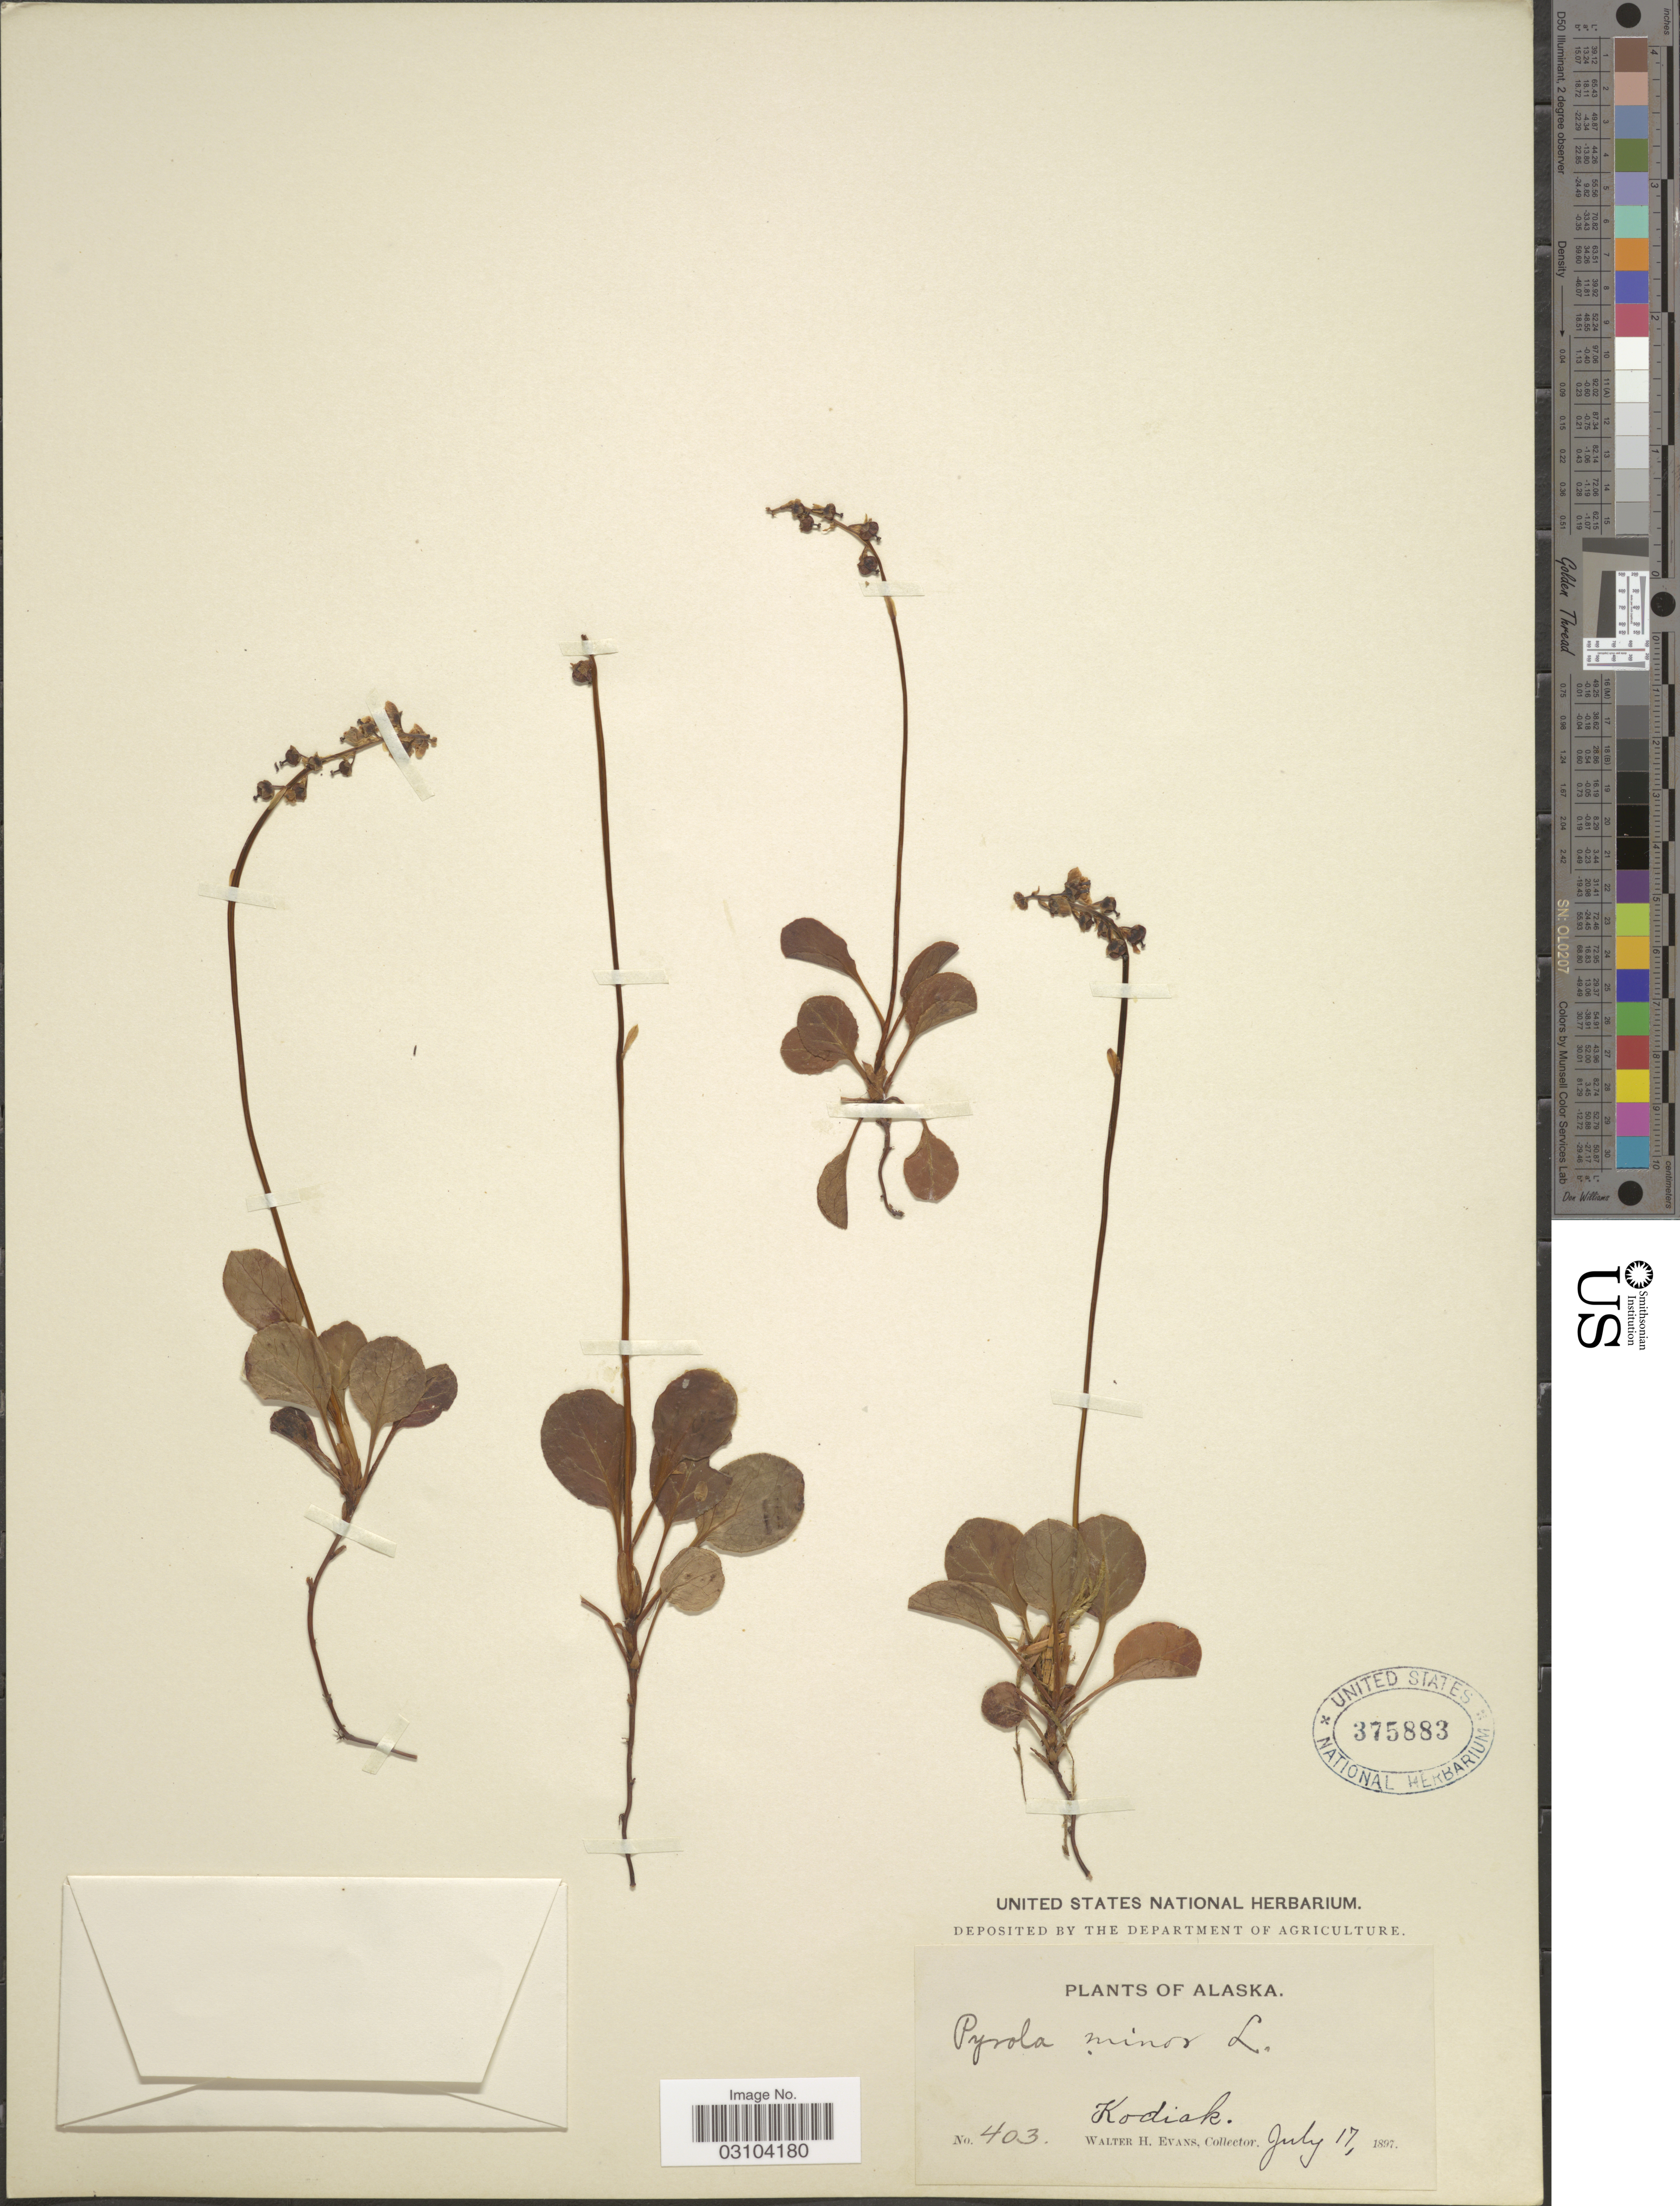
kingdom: Plantae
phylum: Tracheophyta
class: Magnoliopsida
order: Ericales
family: Ericaceae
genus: Pyrola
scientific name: Pyrola minor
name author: L.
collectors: W. H. Evans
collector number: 403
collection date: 1897-07-17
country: United States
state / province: Alaska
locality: Kodiak.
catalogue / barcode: US 375883